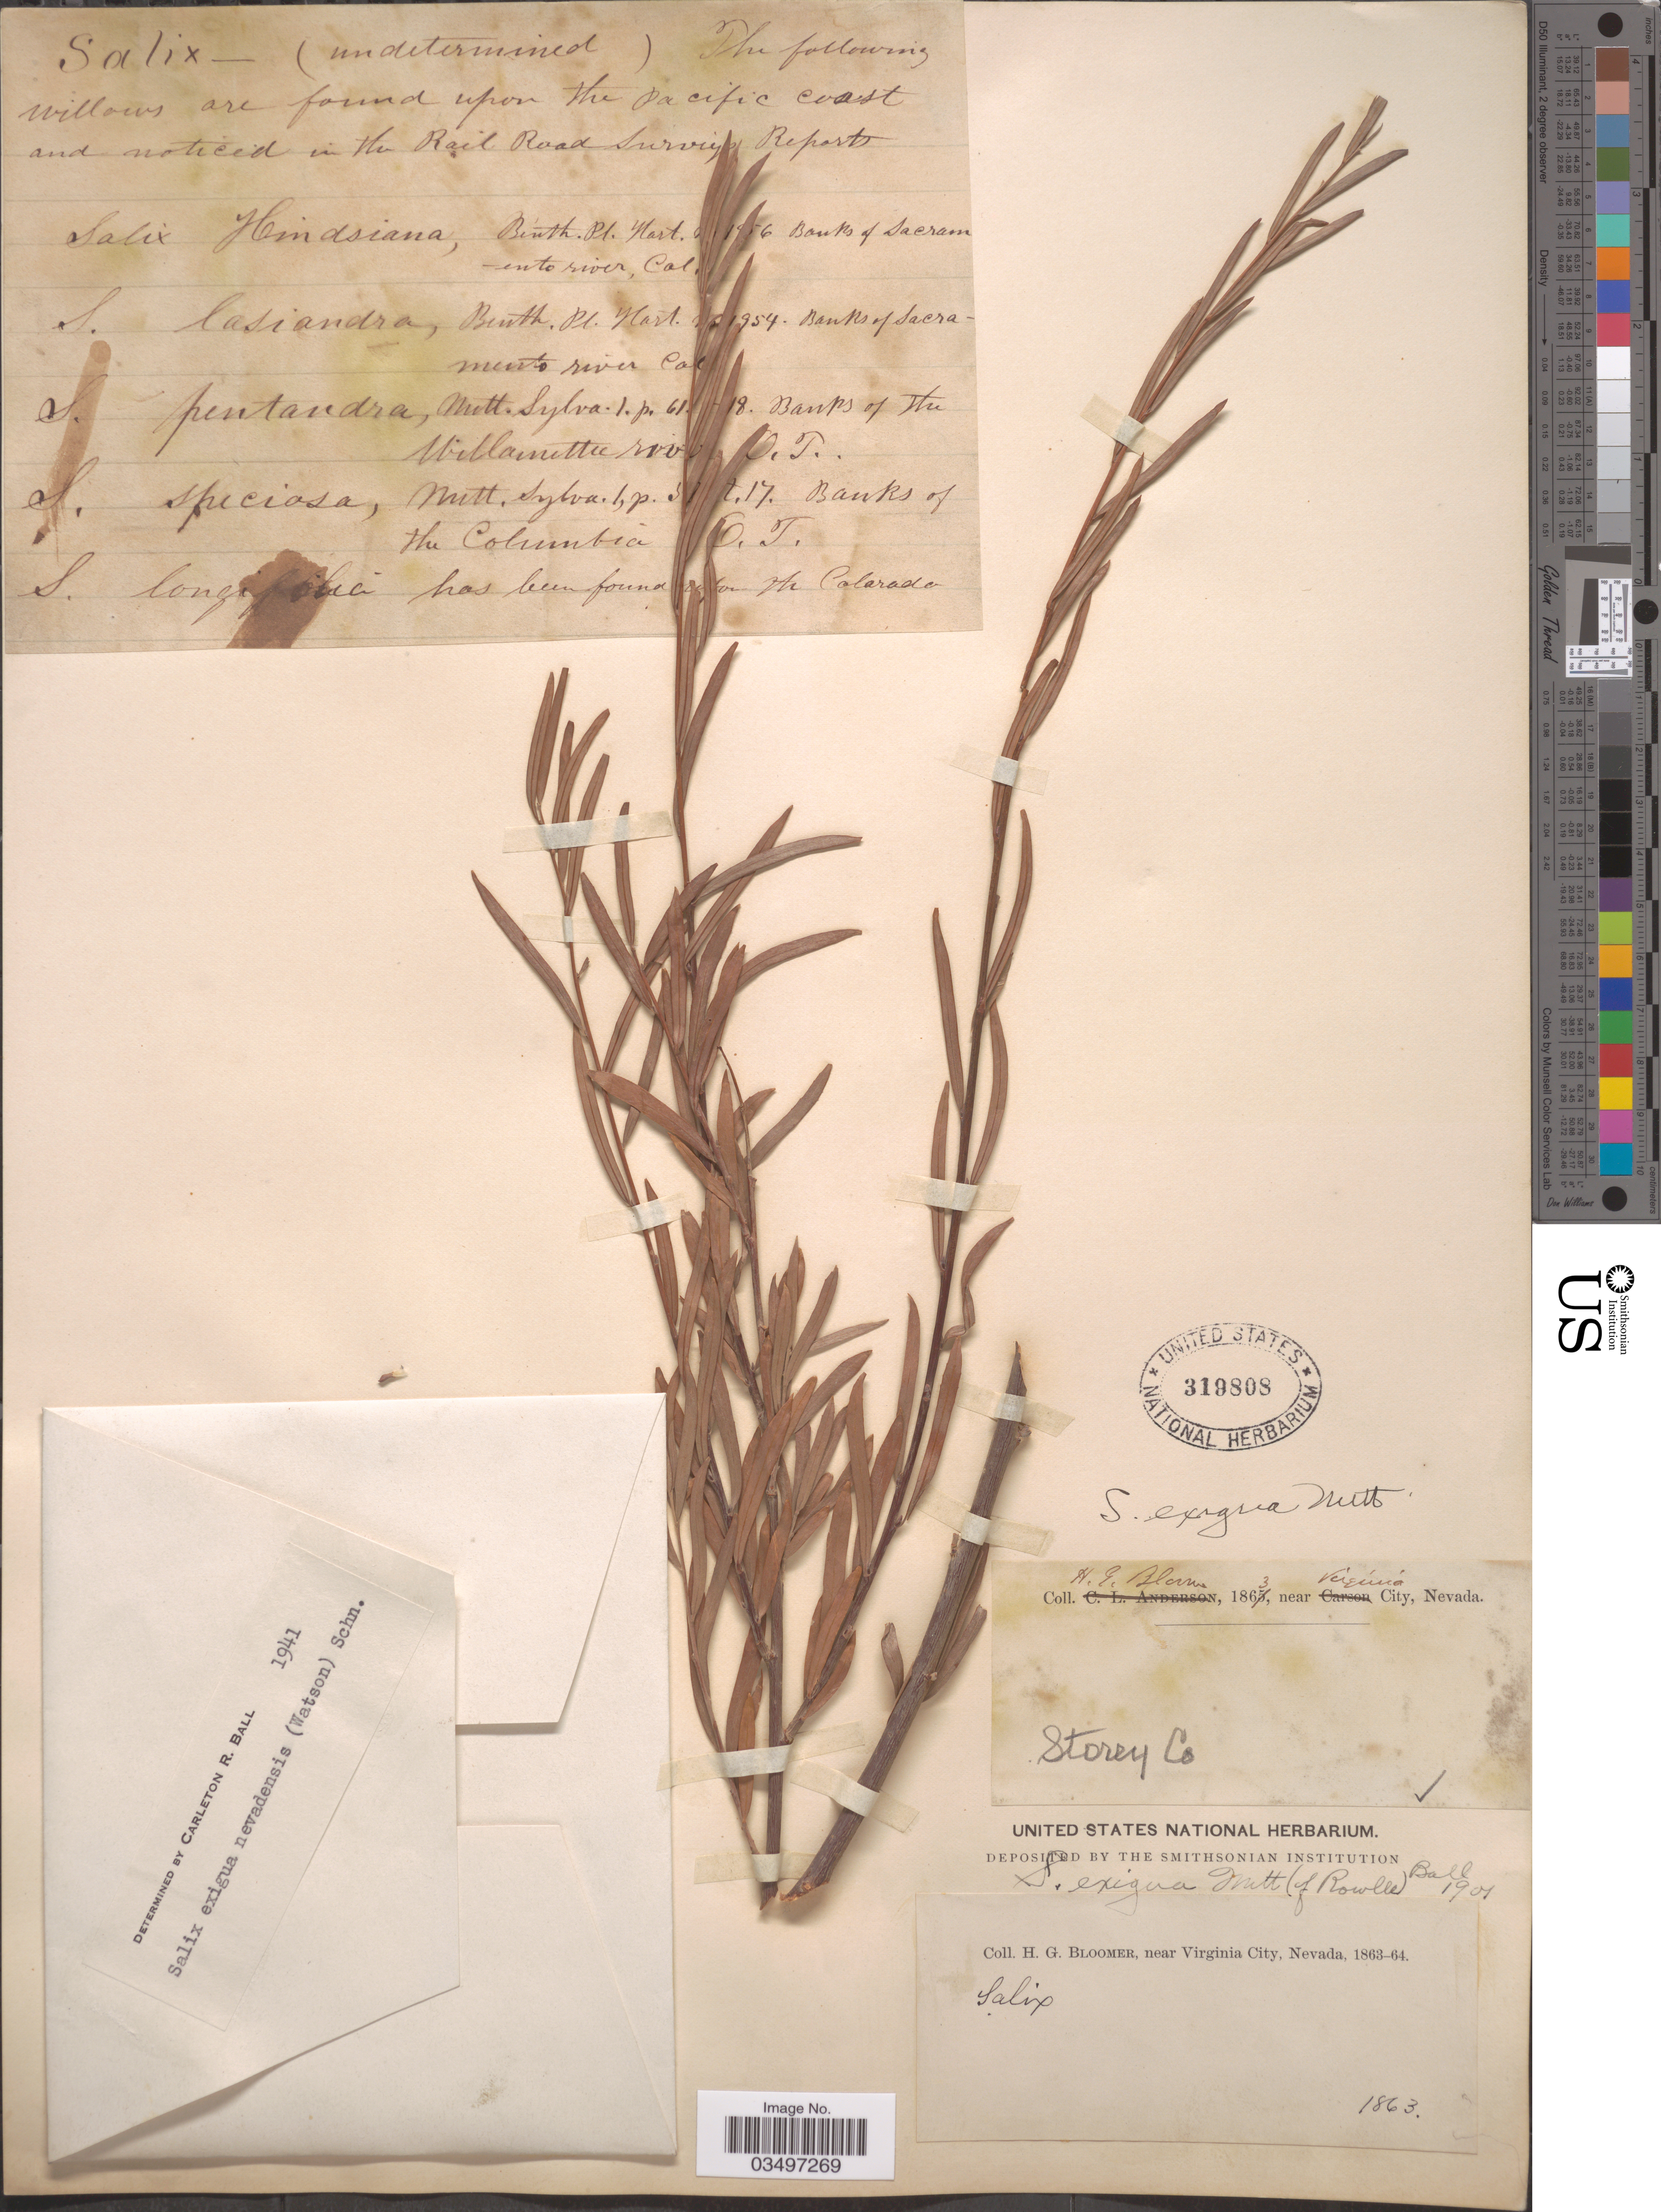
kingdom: Plantae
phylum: Tracheophyta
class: Magnoliopsida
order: Malpighiales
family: Salicaceae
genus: Salix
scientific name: Salix exigua var. nevadensis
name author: (S. Watson) C.K. Schneid.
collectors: H. Bloomer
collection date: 1863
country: United States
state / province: Nevada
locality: Near Virginia City. Storey Co.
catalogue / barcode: US 319808